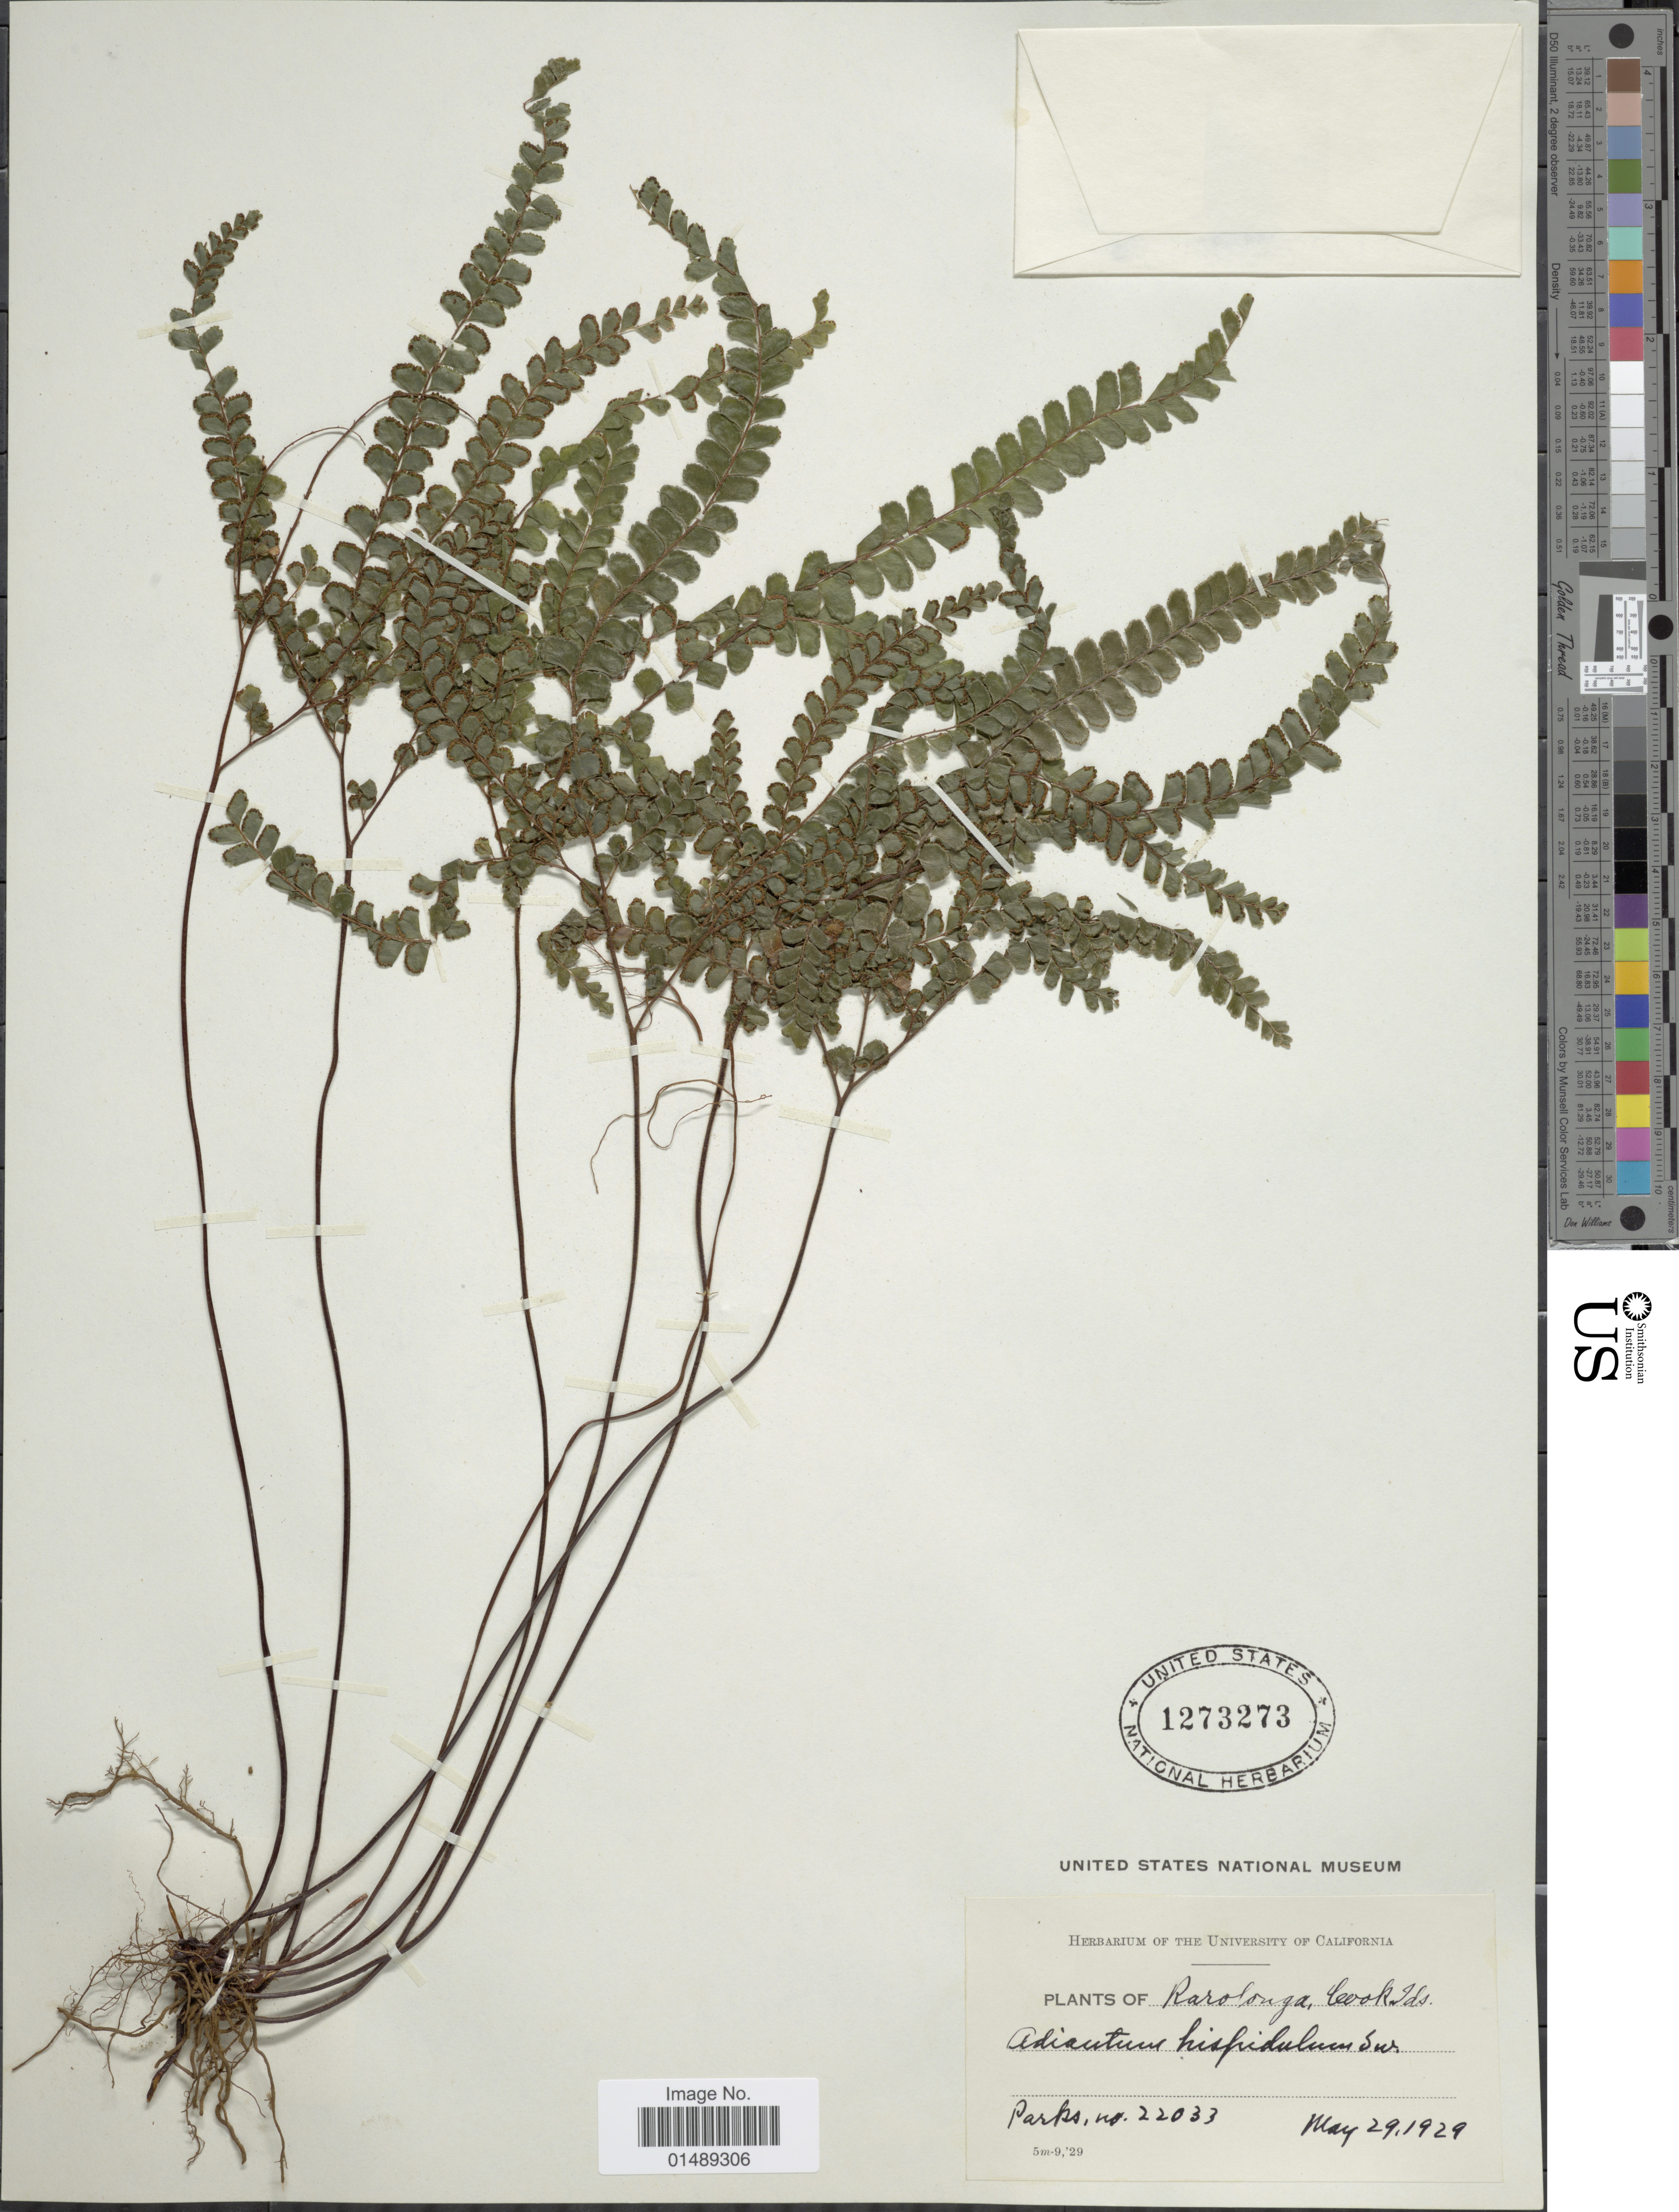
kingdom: Plantae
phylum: Tracheophyta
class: Polypodiopsida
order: Polypodiales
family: Pteridaceae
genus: Adiantum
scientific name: Adiantum hispidulum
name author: Sw.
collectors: ex herb. Univ. of California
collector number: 22033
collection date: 1929-05-29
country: Cook Islands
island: Rarotonga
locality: Rarotonga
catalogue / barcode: US 1273273